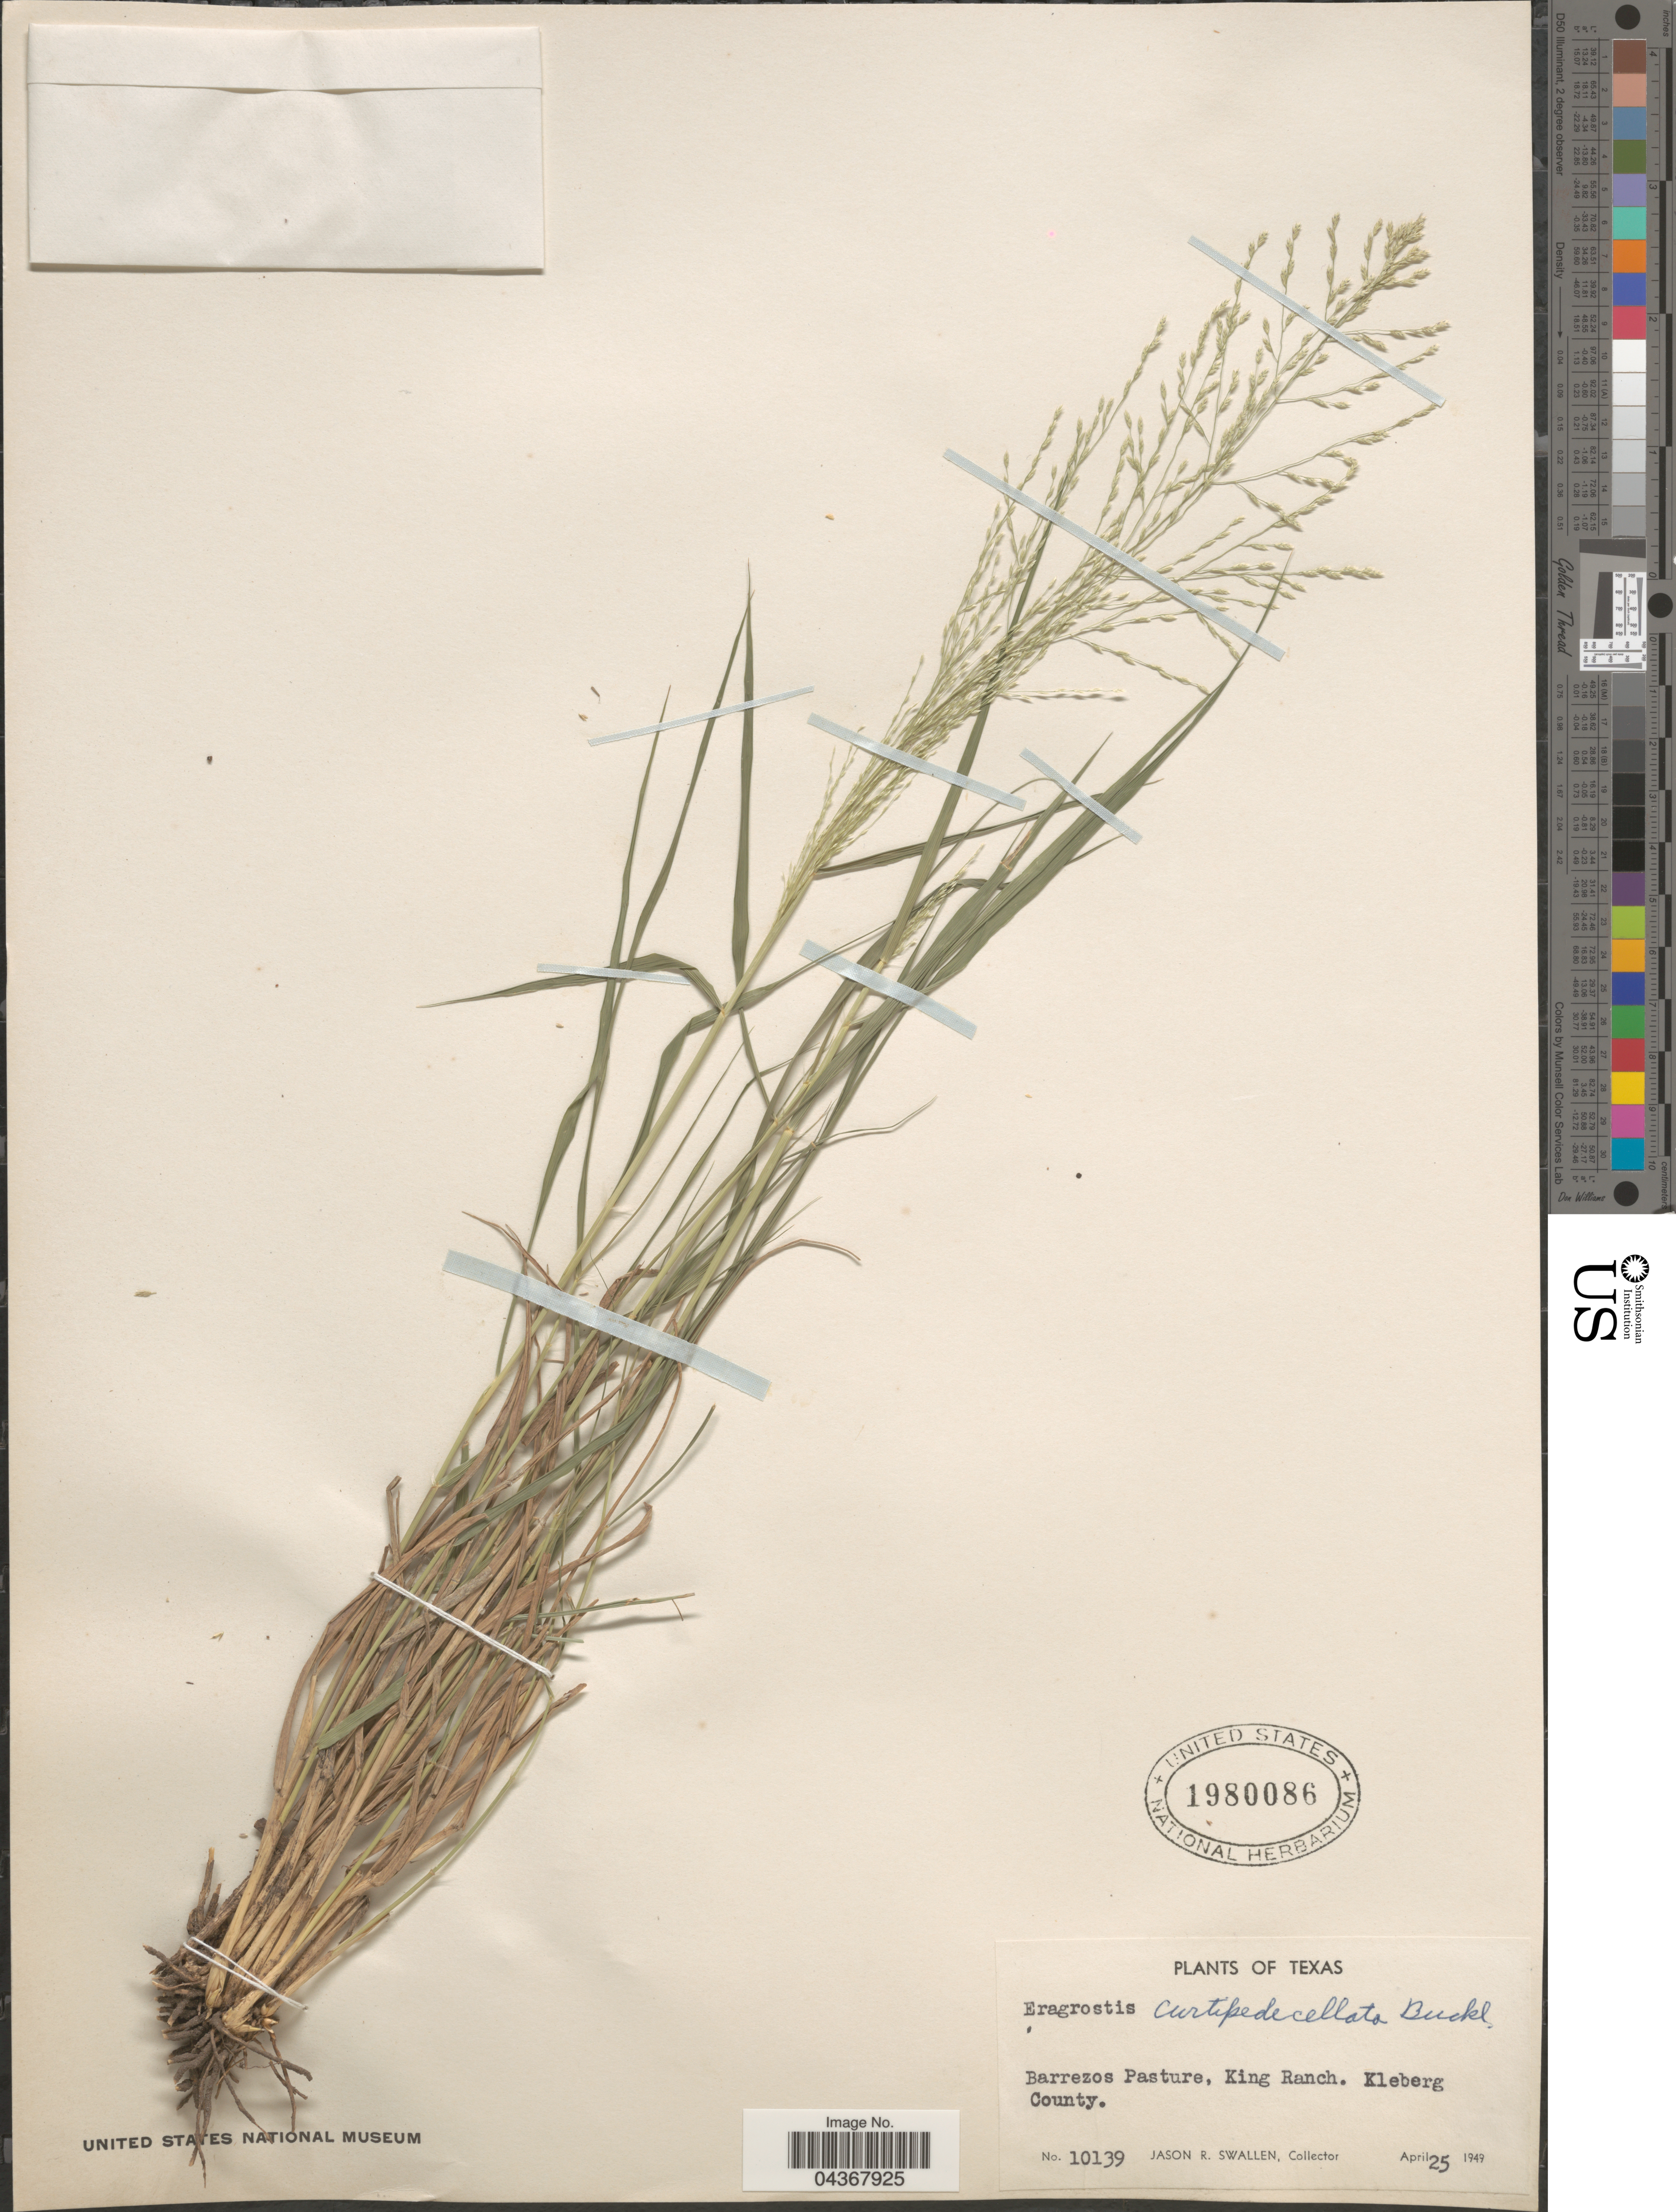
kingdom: Plantae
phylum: Tracheophyta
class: Liliopsida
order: Poales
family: Poaceae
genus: Eragrostis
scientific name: Eragrostis curtipedicellata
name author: Buckley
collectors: J. R. Swallen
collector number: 10139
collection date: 1949-04-25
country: United States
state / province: Texas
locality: Barrezos Pasture, King Ranch. Kleberg County.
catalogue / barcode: US 1980086